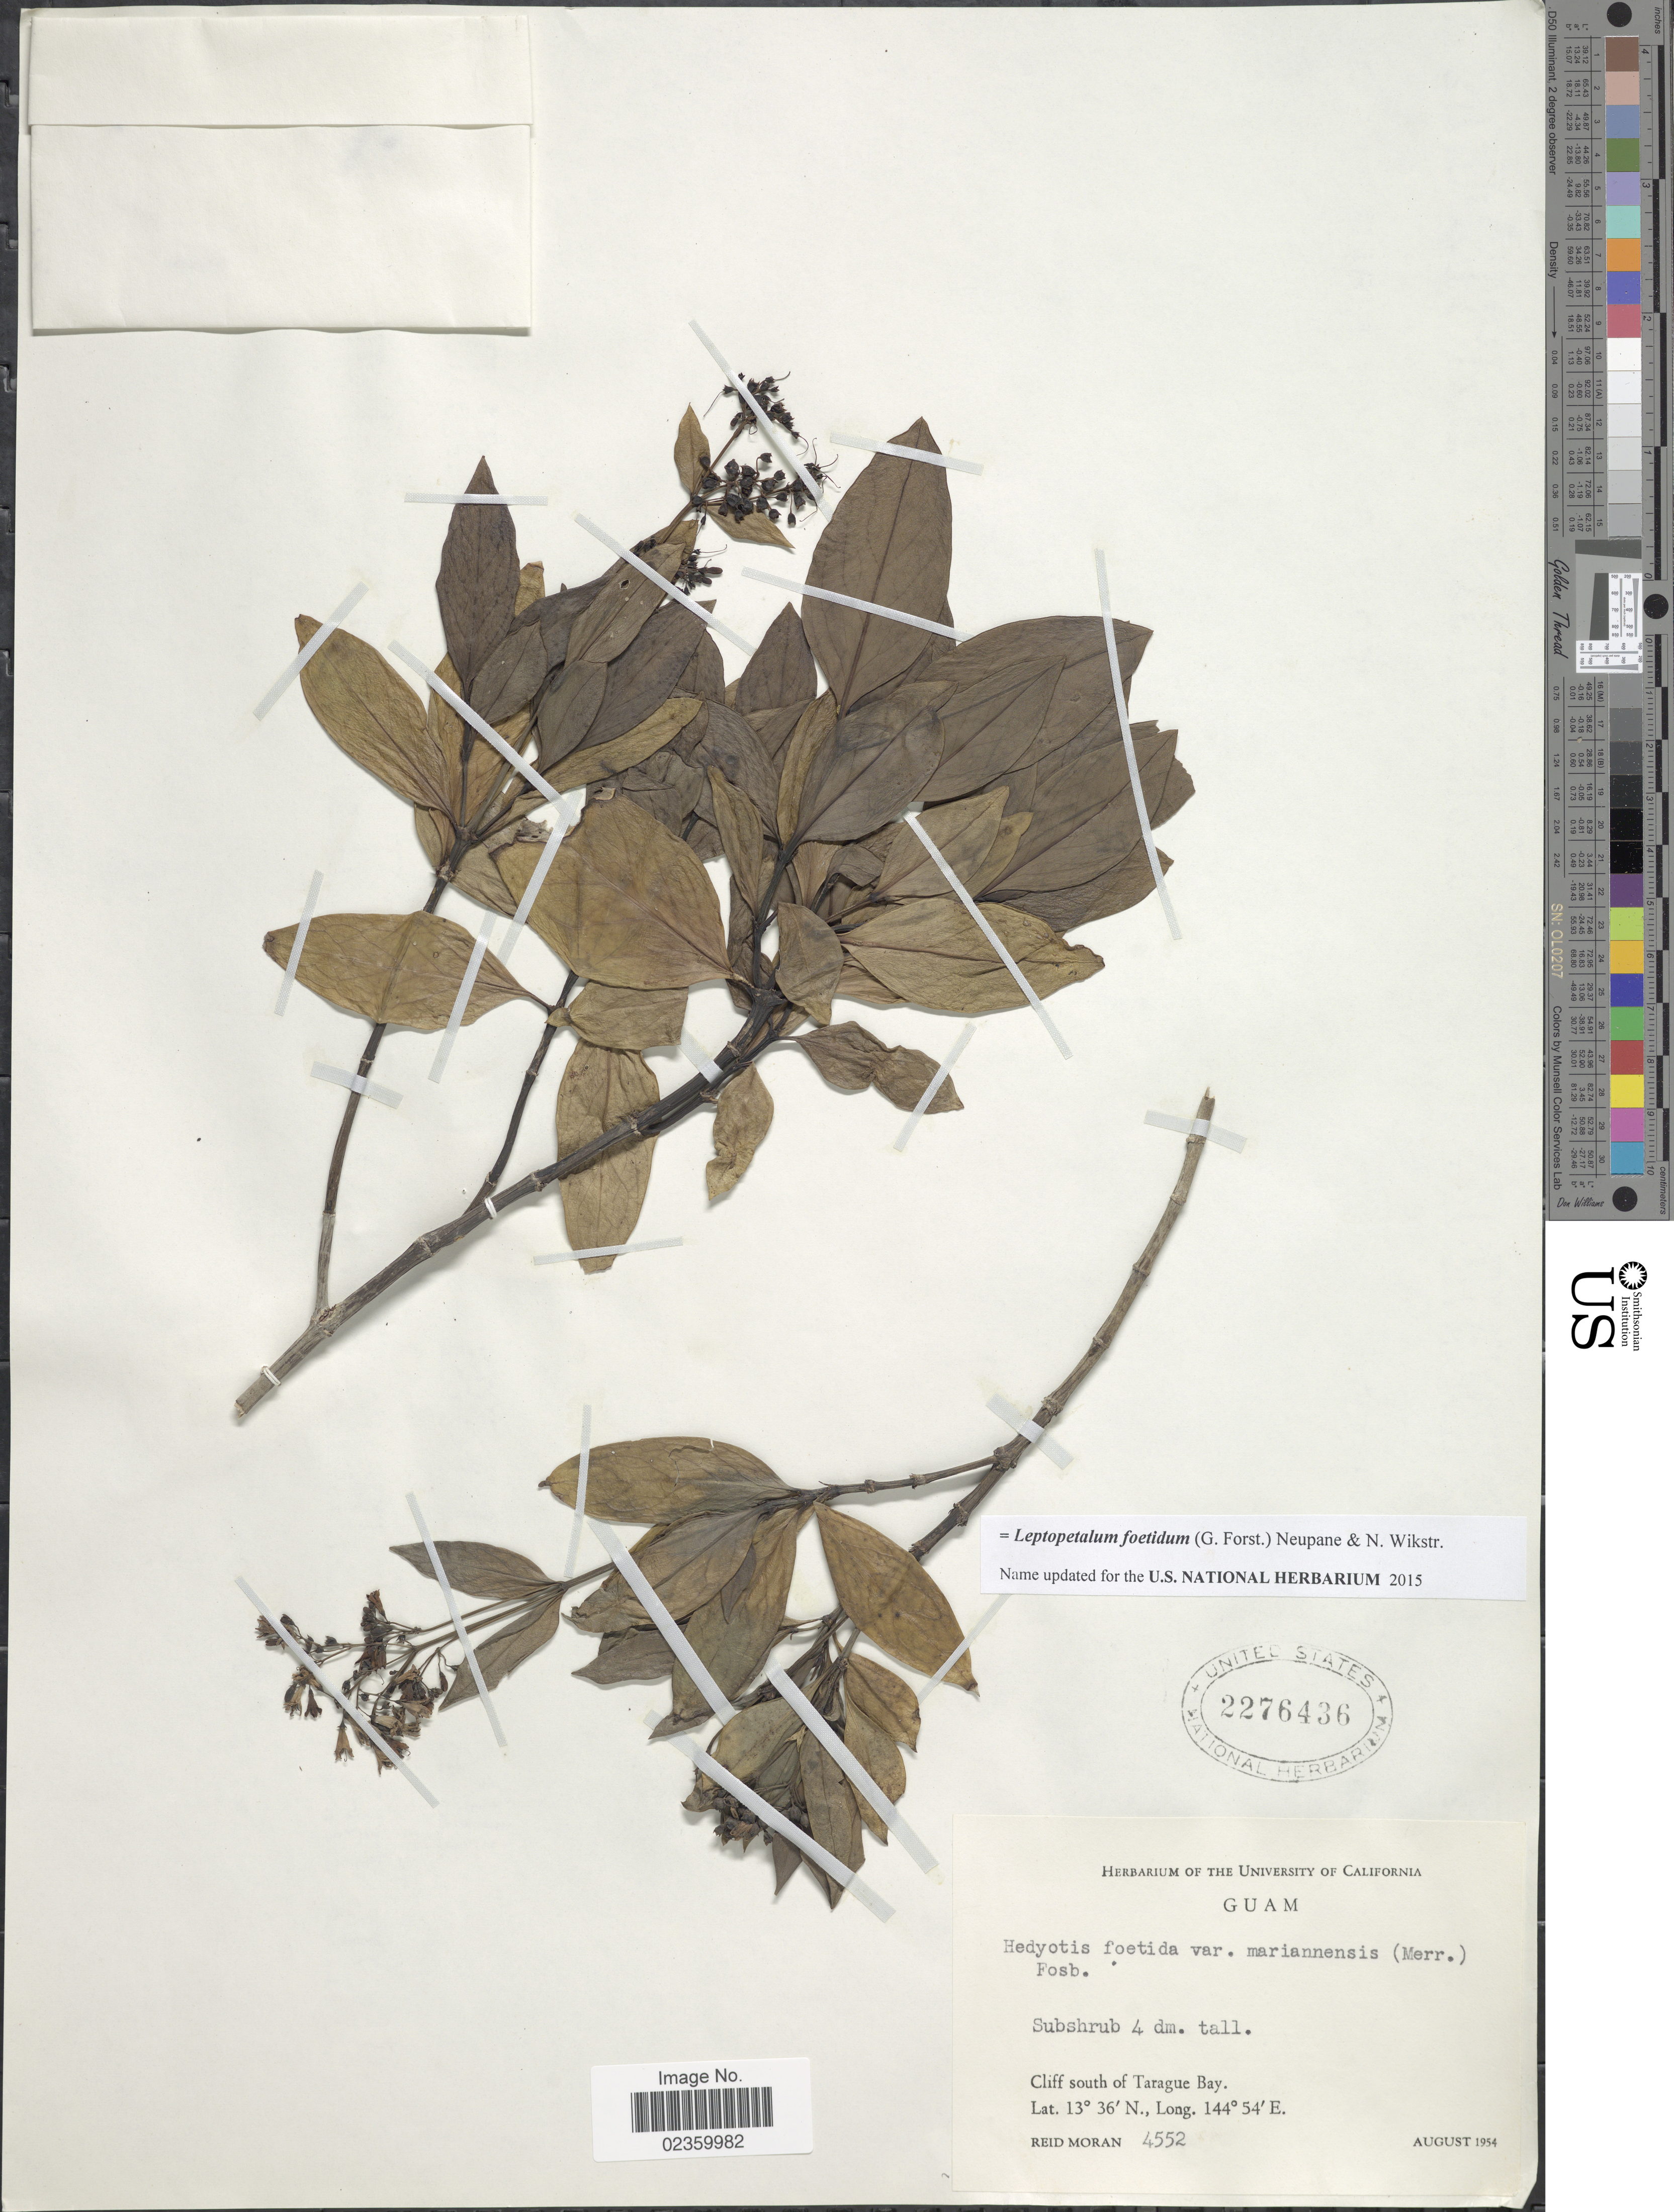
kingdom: Plantae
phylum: Tracheophyta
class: Magnoliopsida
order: Gentianales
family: Rubiaceae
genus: Leptopetalum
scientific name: Leptopetalum foetidum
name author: (G. Forst.) Neupane & N. Wikstr.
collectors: R. V. Moran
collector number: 4552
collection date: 1954-08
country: Guam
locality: Cliff south of Tarague Bay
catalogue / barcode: US 2276436